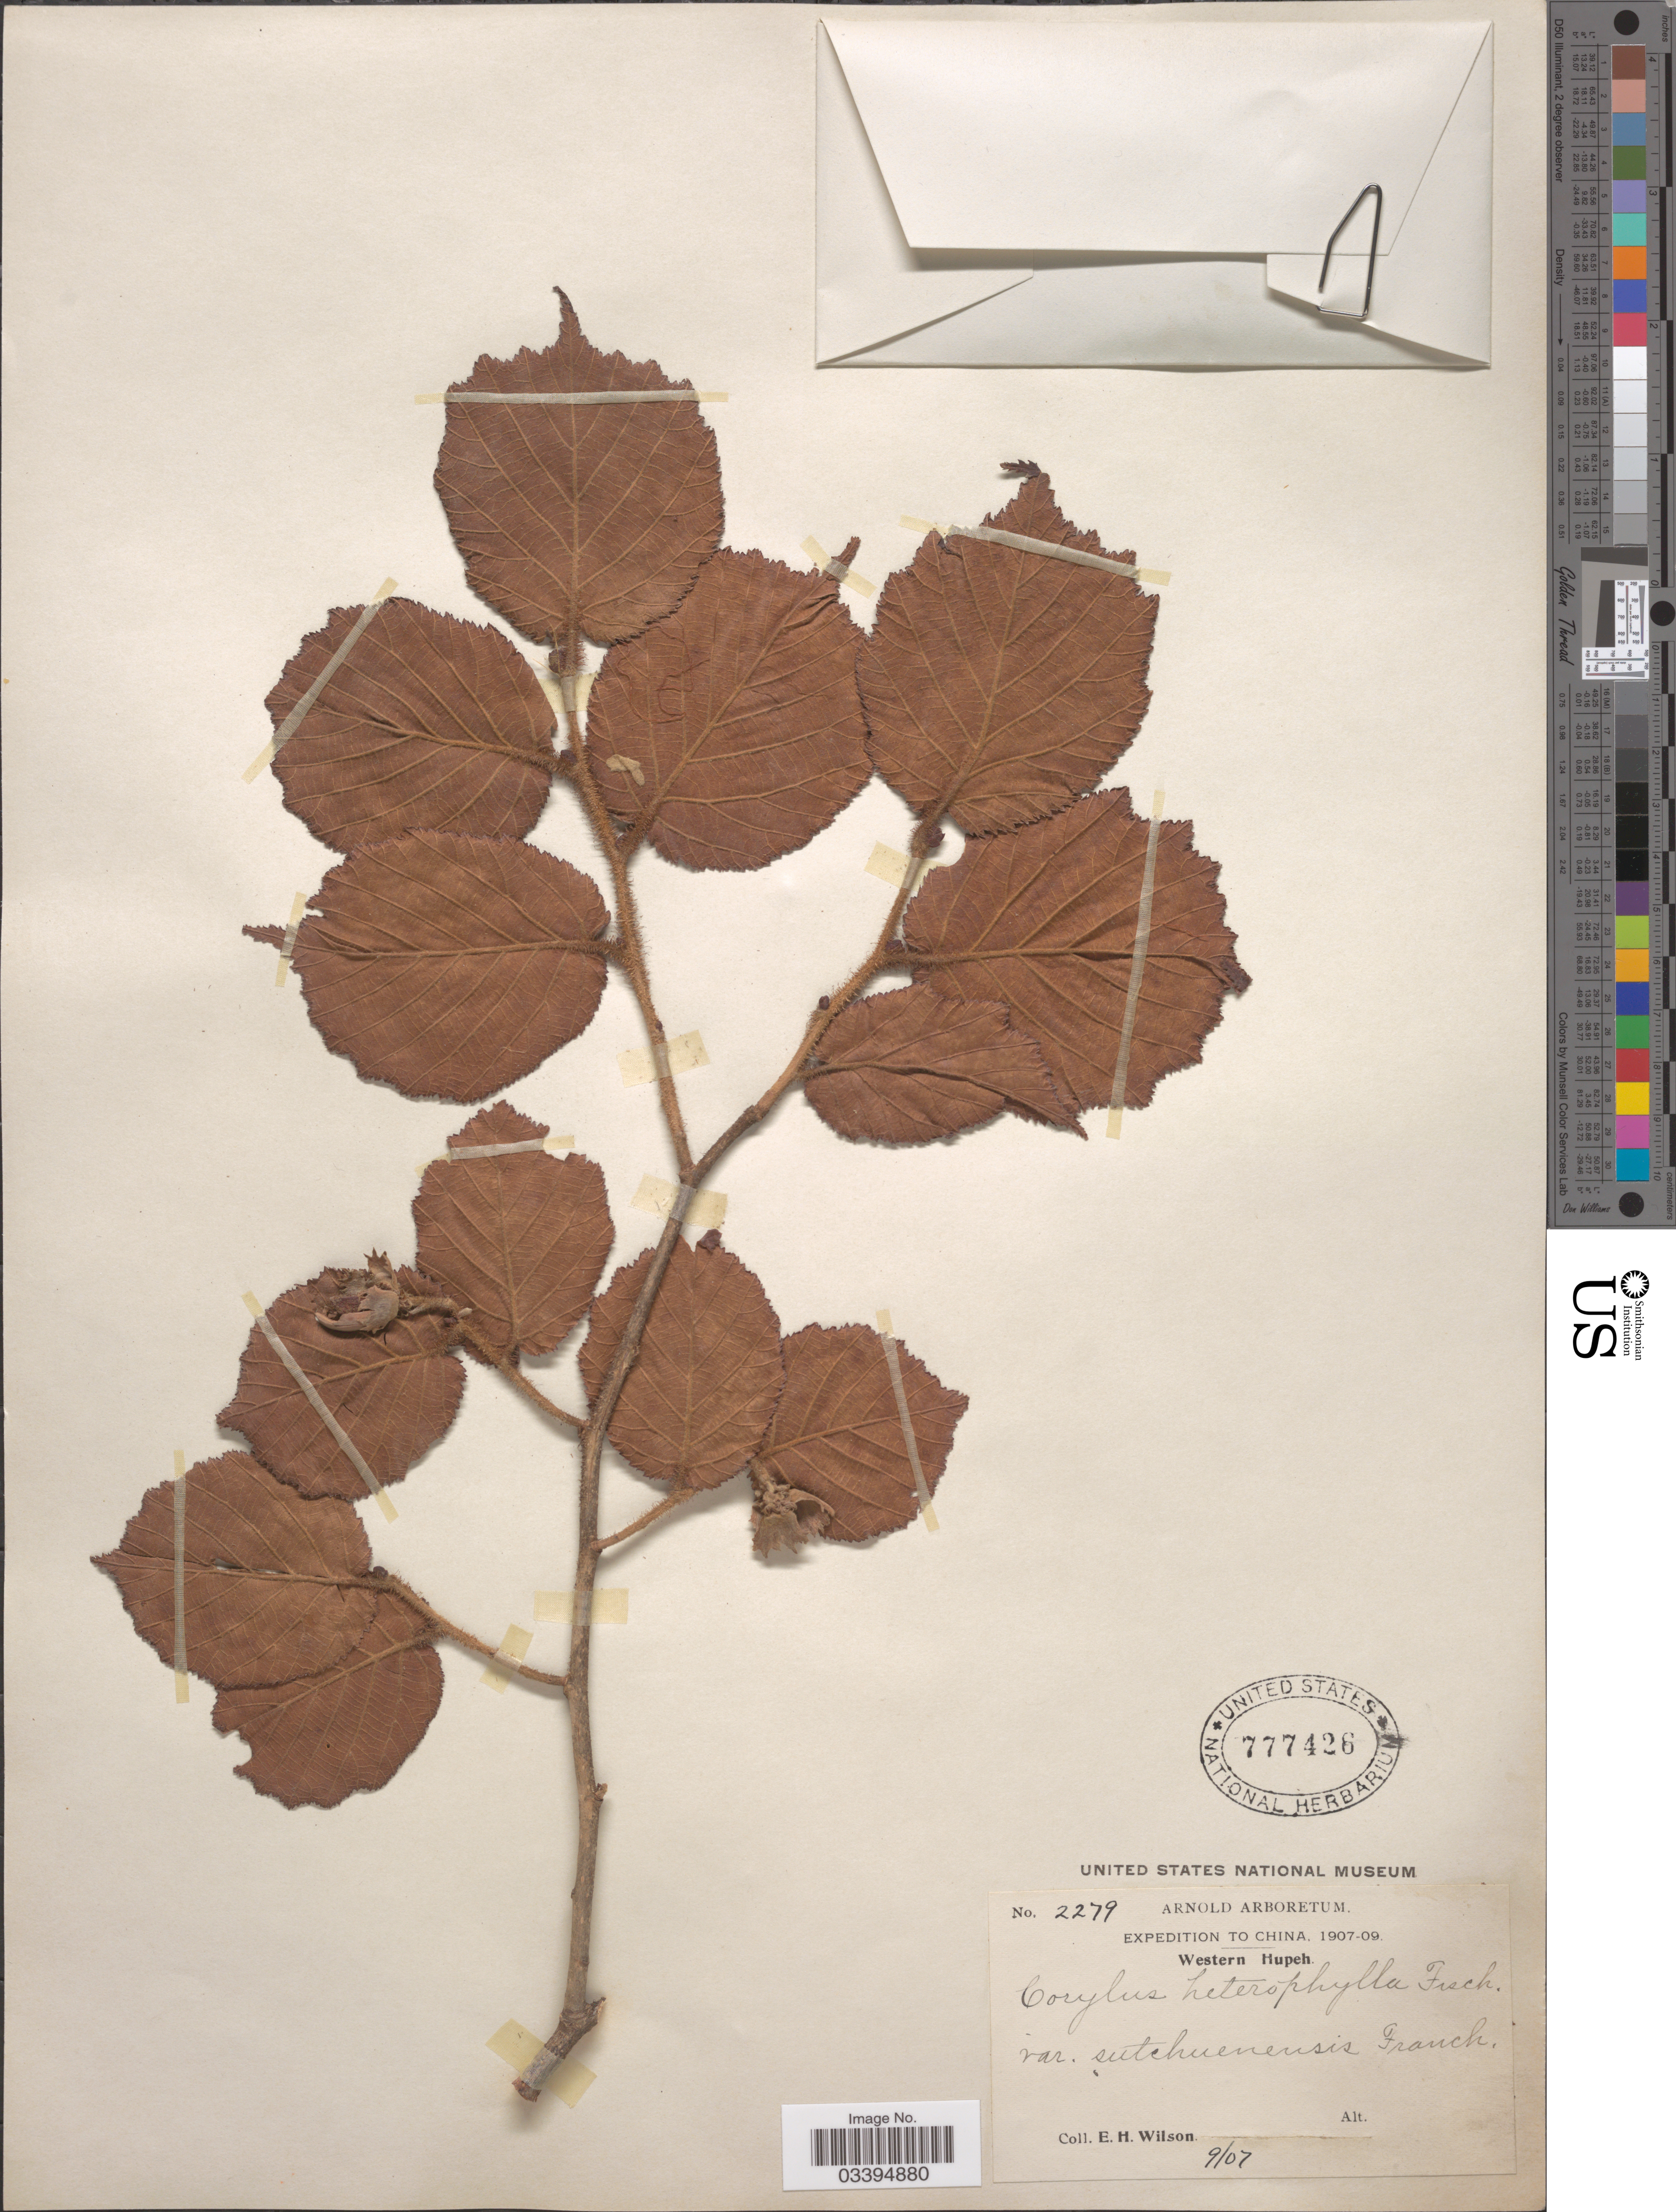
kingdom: Plantae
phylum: Tracheophyta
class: Magnoliopsida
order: Fagales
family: Betulaceae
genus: Corylus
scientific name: Corylus heterophylla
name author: Fisch. ex Trautv.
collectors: E. Wilson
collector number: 2279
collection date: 1907-09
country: China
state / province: Hubei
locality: Western Hupeh.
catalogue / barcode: US 777426